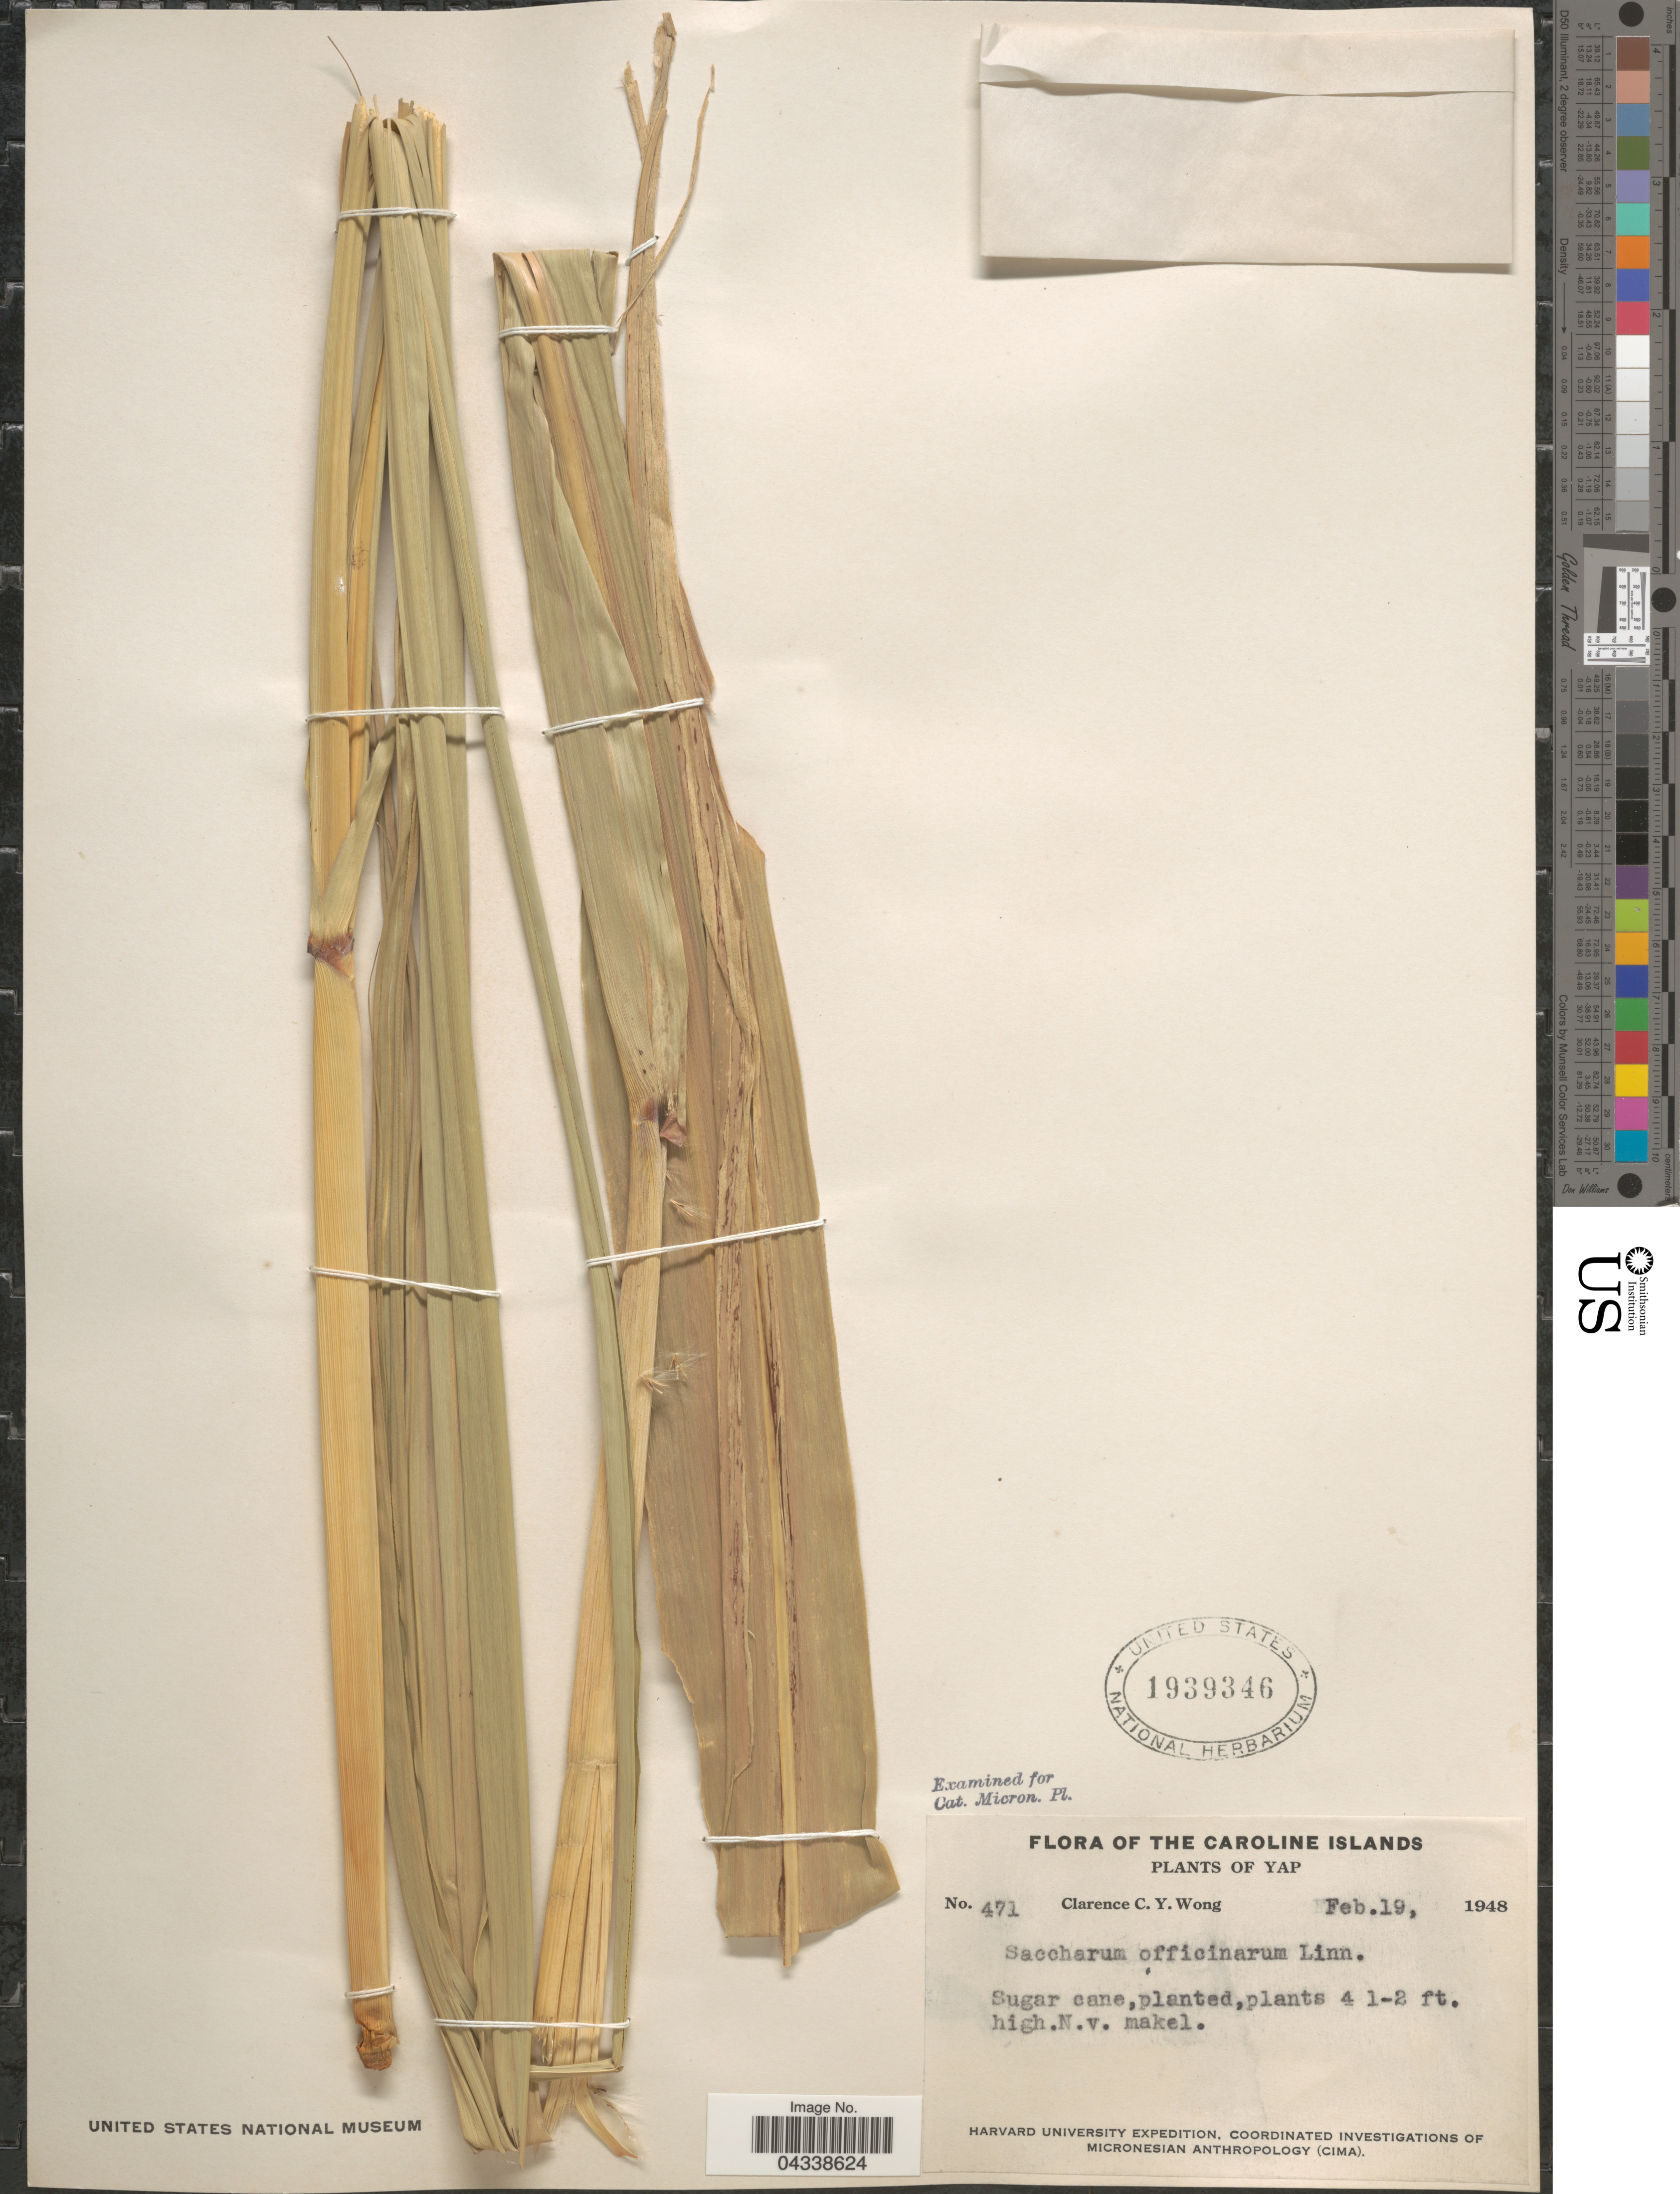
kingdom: Plantae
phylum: Tracheophyta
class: Liliopsida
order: Poales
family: Poaceae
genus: Saccharum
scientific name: Saccharum officinarum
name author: L.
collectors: C. Y. C. Wong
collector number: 471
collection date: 1948-02-19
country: Micronesia, Federated States of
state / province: Yap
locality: The Caroline Islands. Harvard University Expedition.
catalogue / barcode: US 1939346